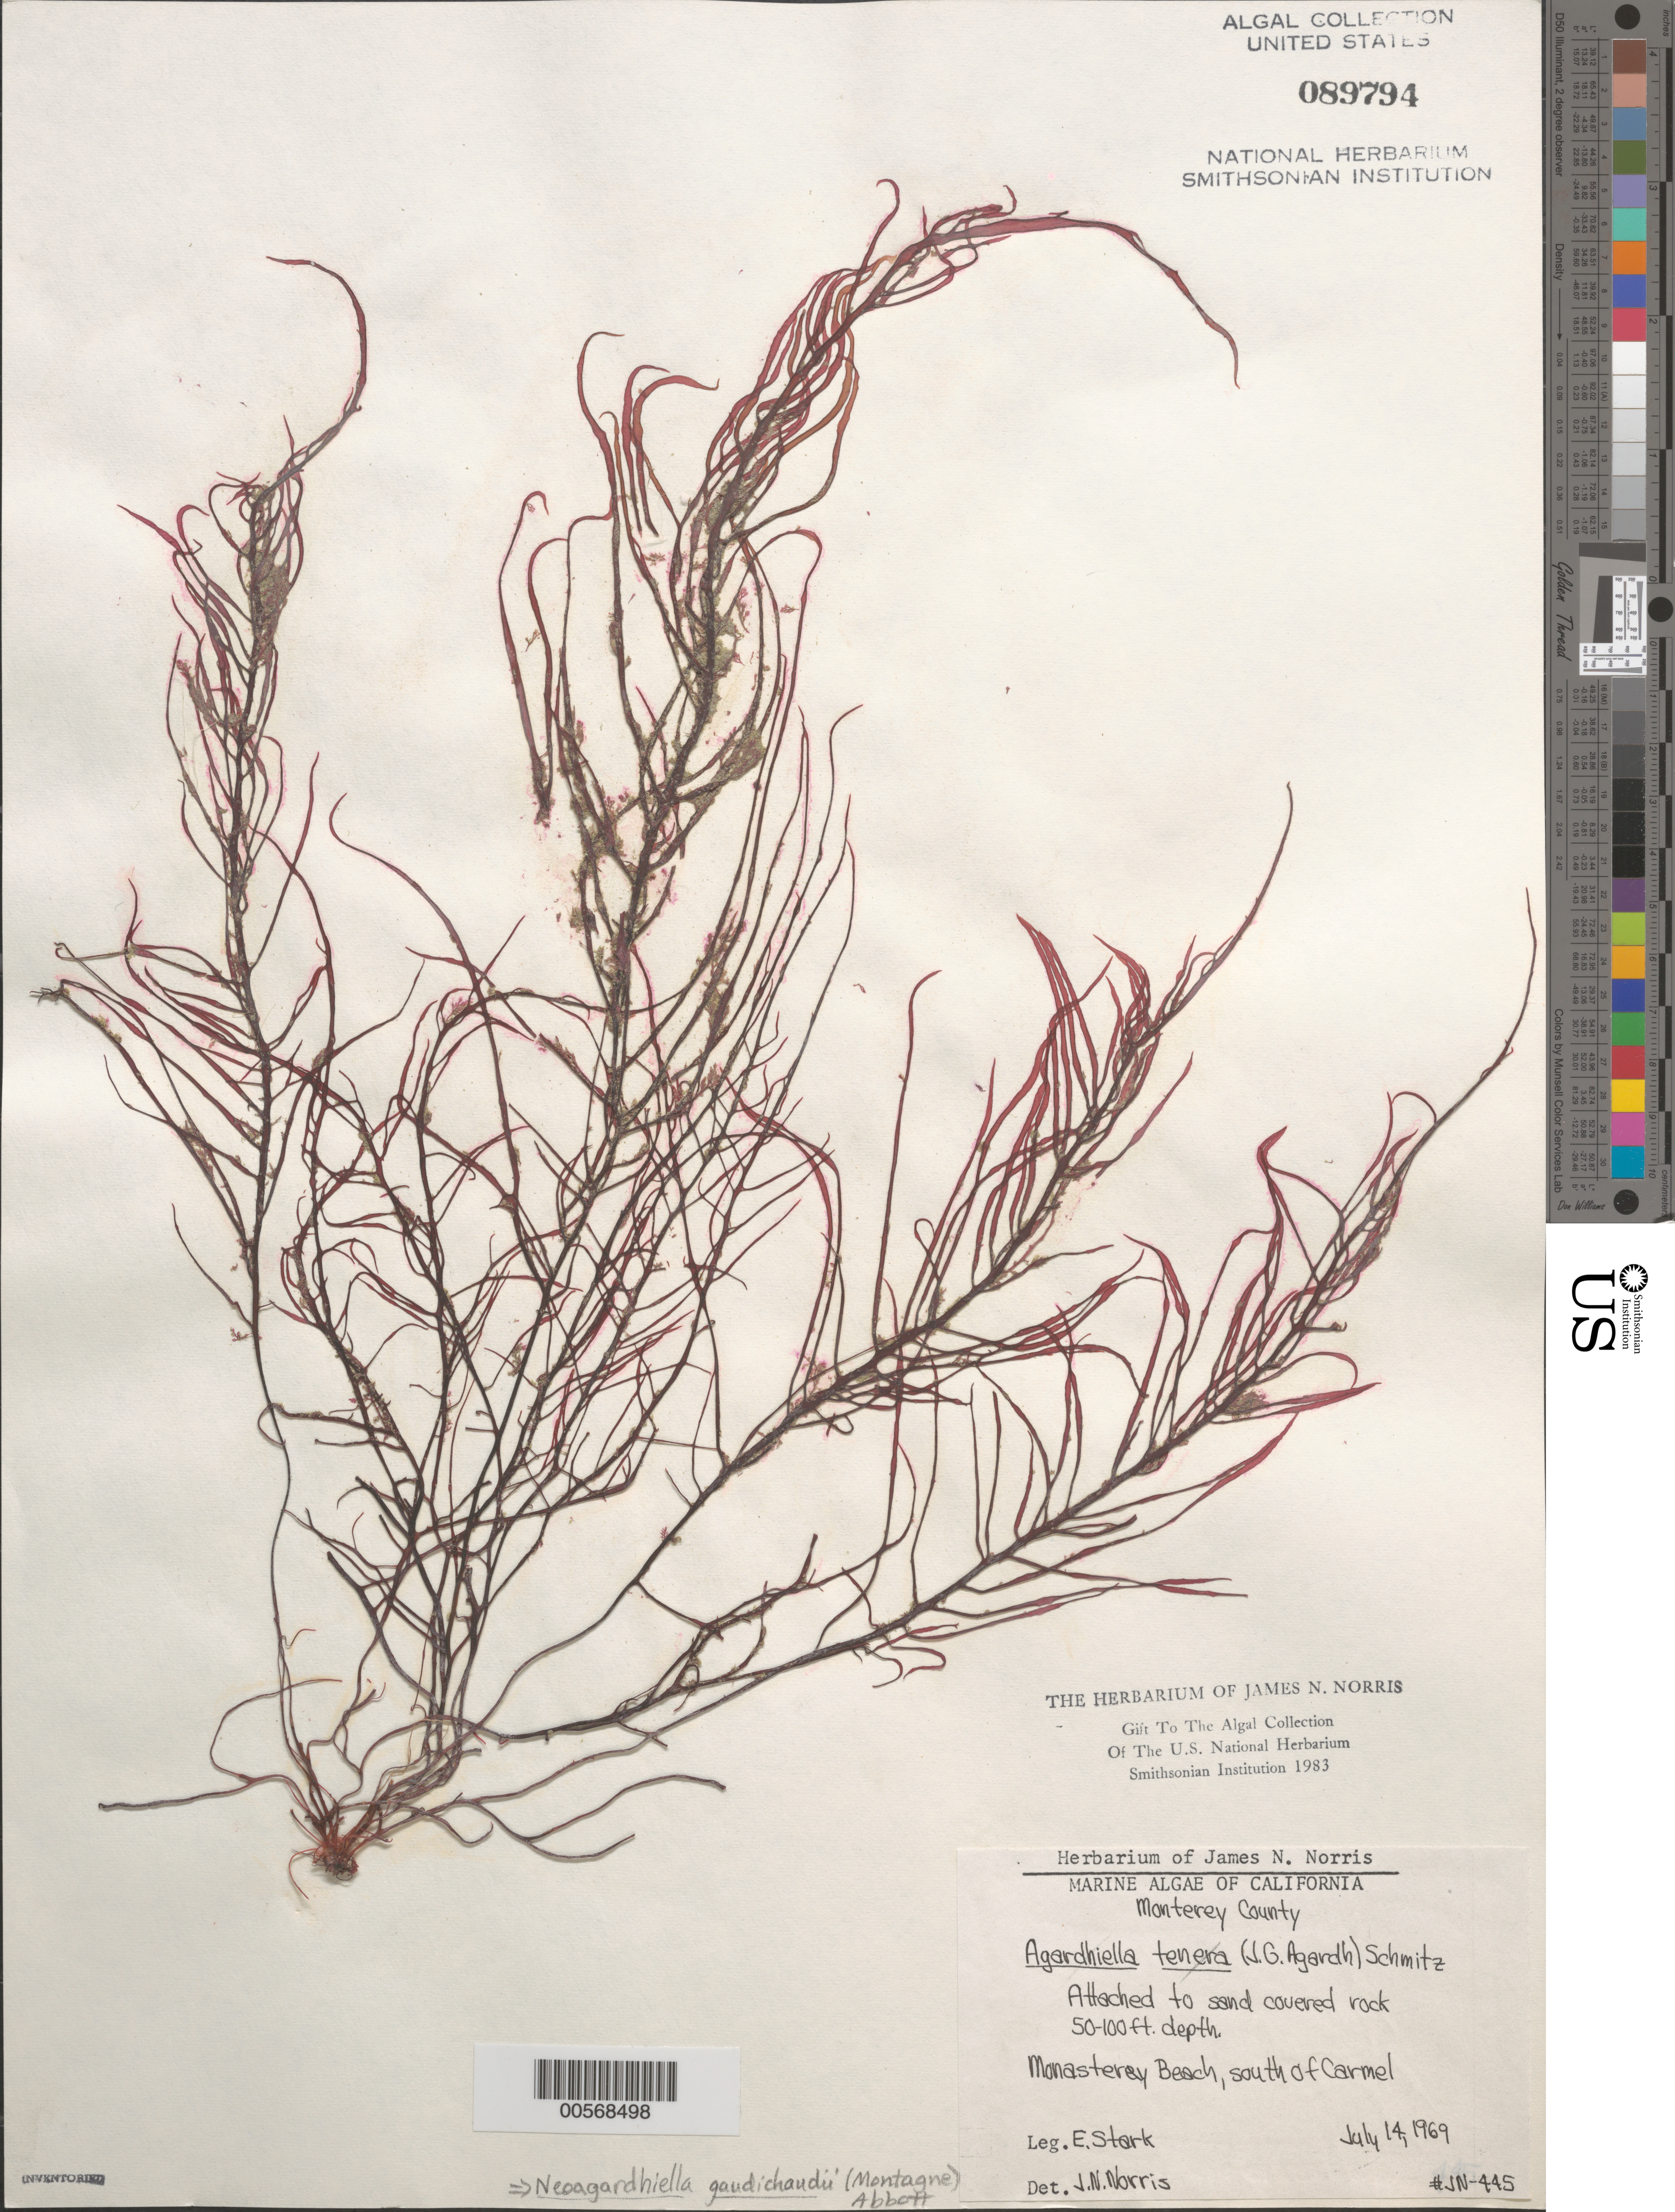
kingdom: Plantae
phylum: Rhodophyta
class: Florideophyceae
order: Gigartinales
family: Solieriaceae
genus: Sarcodiotheca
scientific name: Sarcodiotheca gaudichaudii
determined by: Algae name updating Project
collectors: E. Stark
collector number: JN-445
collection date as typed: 14 Jul 1969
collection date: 1969-07-14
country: United States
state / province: California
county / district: Monterey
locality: Monastery Beach, south of Carmel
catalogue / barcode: US 89794